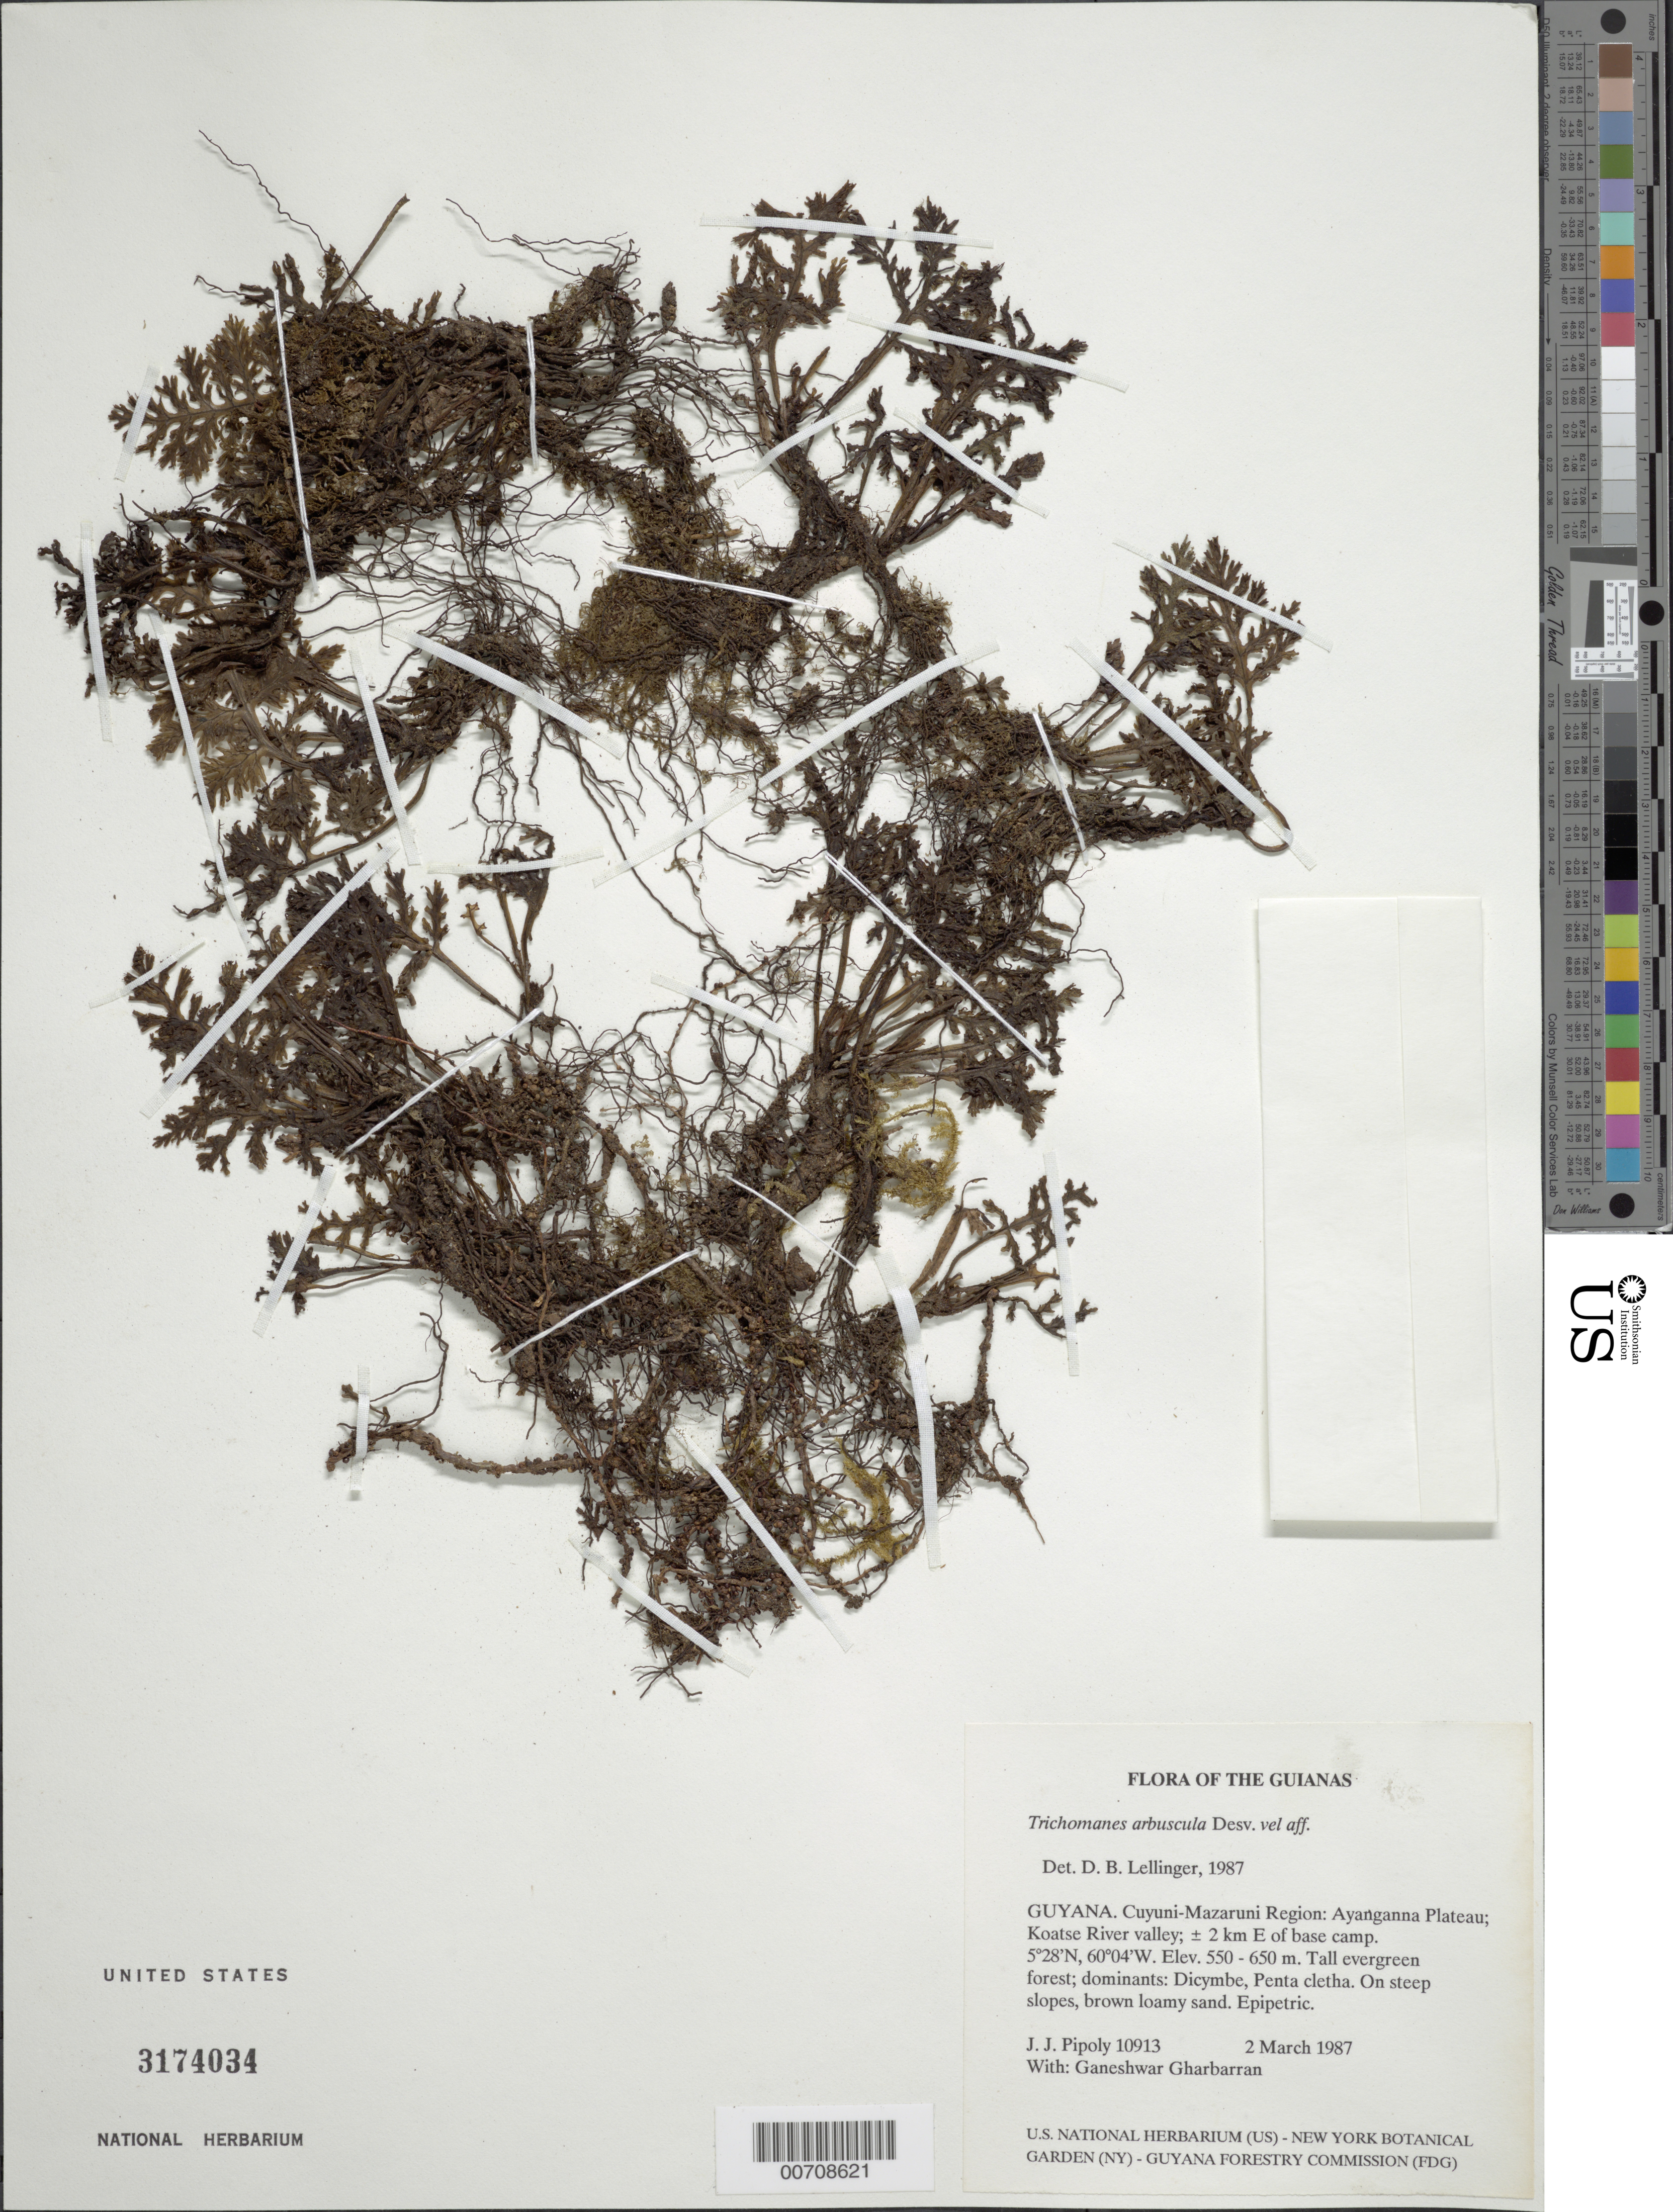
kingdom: Plantae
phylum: Tracheophyta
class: Polypodiopsida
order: Hymenophyllales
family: Hymenophyllaceae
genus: Trichomanes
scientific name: Trichomanes arbuscula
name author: Desv.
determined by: Lellinger, David B., (BOT), Smithsonian Institution - National Museum of Natural History (UNITED STATES)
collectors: J. J. Pipoly & G. Gharbarran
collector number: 10913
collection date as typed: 2 March 1987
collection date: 1987-03-02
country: Guyana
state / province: Cuyuni-Mazaruni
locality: Ayanganna Plateau; Koatse River valley; ± 2 km E of base camp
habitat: Tall evergreen forest; dominants: Dicymbe, Pentaclethra. On steep slopes, brown loamy sand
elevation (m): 550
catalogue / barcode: US 3174034